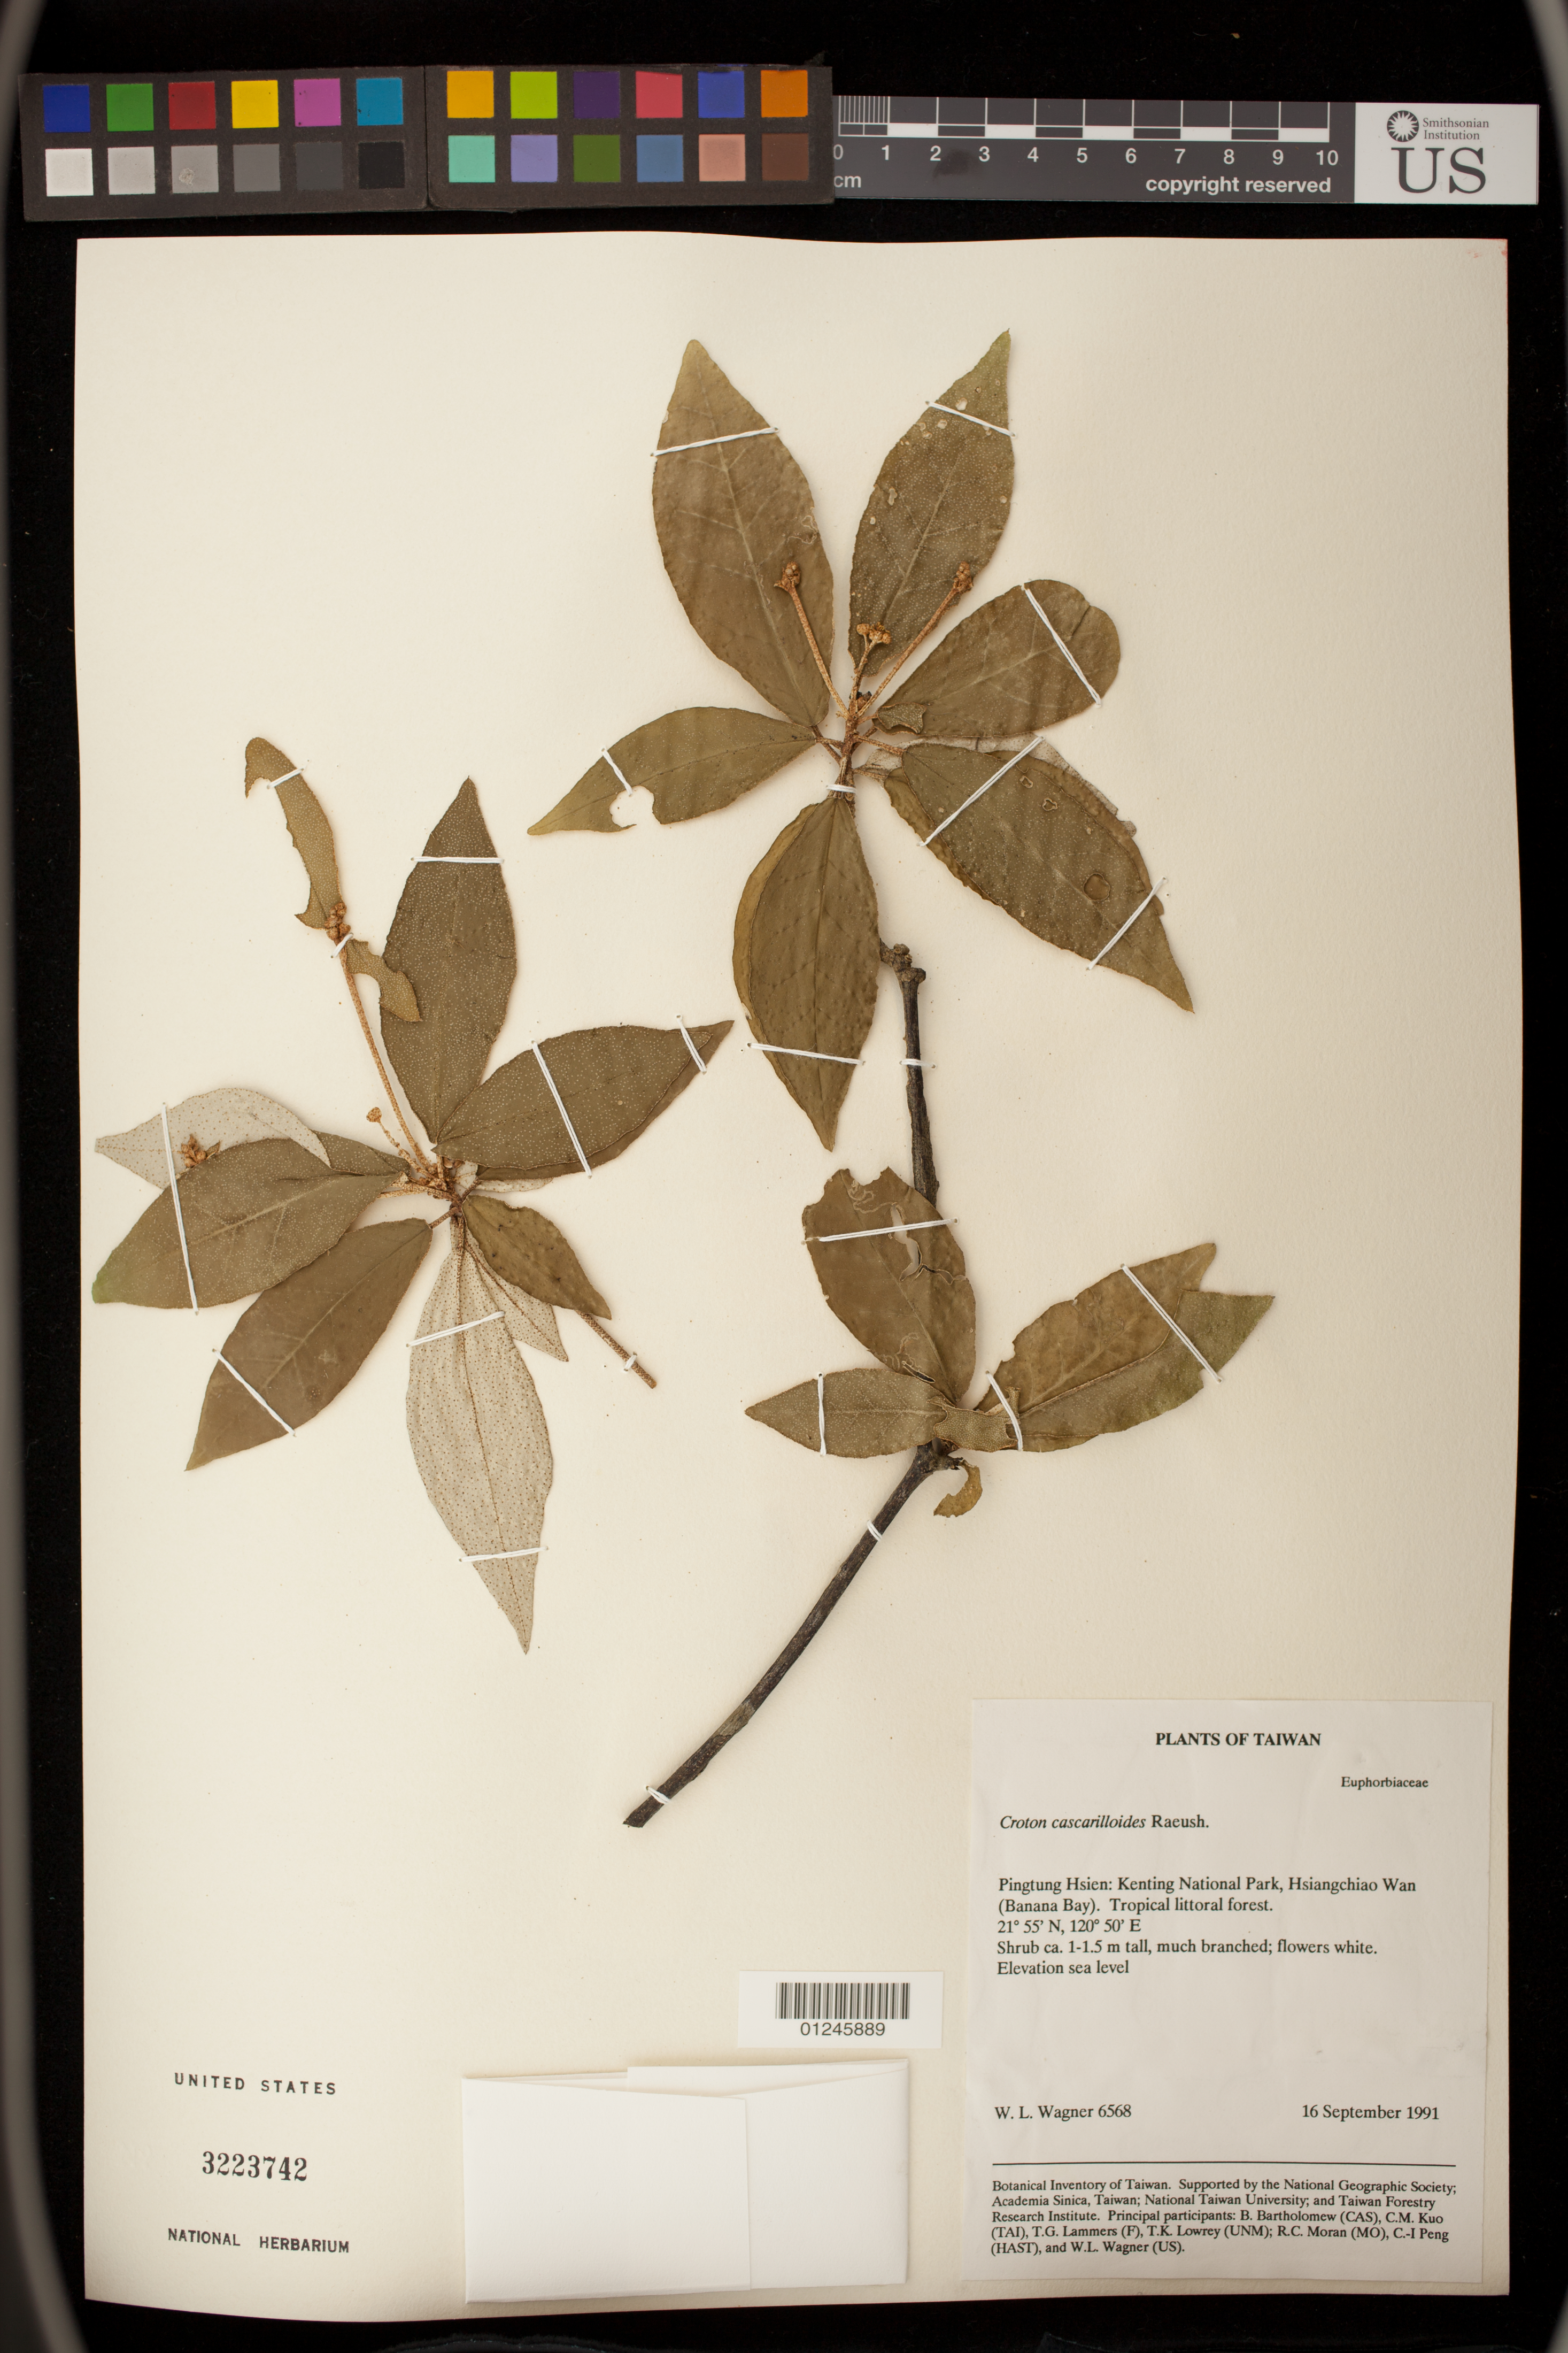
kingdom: Plantae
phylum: Tracheophyta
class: Magnoliopsida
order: Malpighiales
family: Euphorbiaceae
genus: Croton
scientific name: Croton cascarilloides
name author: Raeusch.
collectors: W. L. Wagner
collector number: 6568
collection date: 1991-09-16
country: Taiwan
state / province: Pingtung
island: Taiwan [Formosa]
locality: Pingtung Hsien: Kenting National Park, Hsiangchiao Wan (Banana Bay).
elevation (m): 0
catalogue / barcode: US 3223742